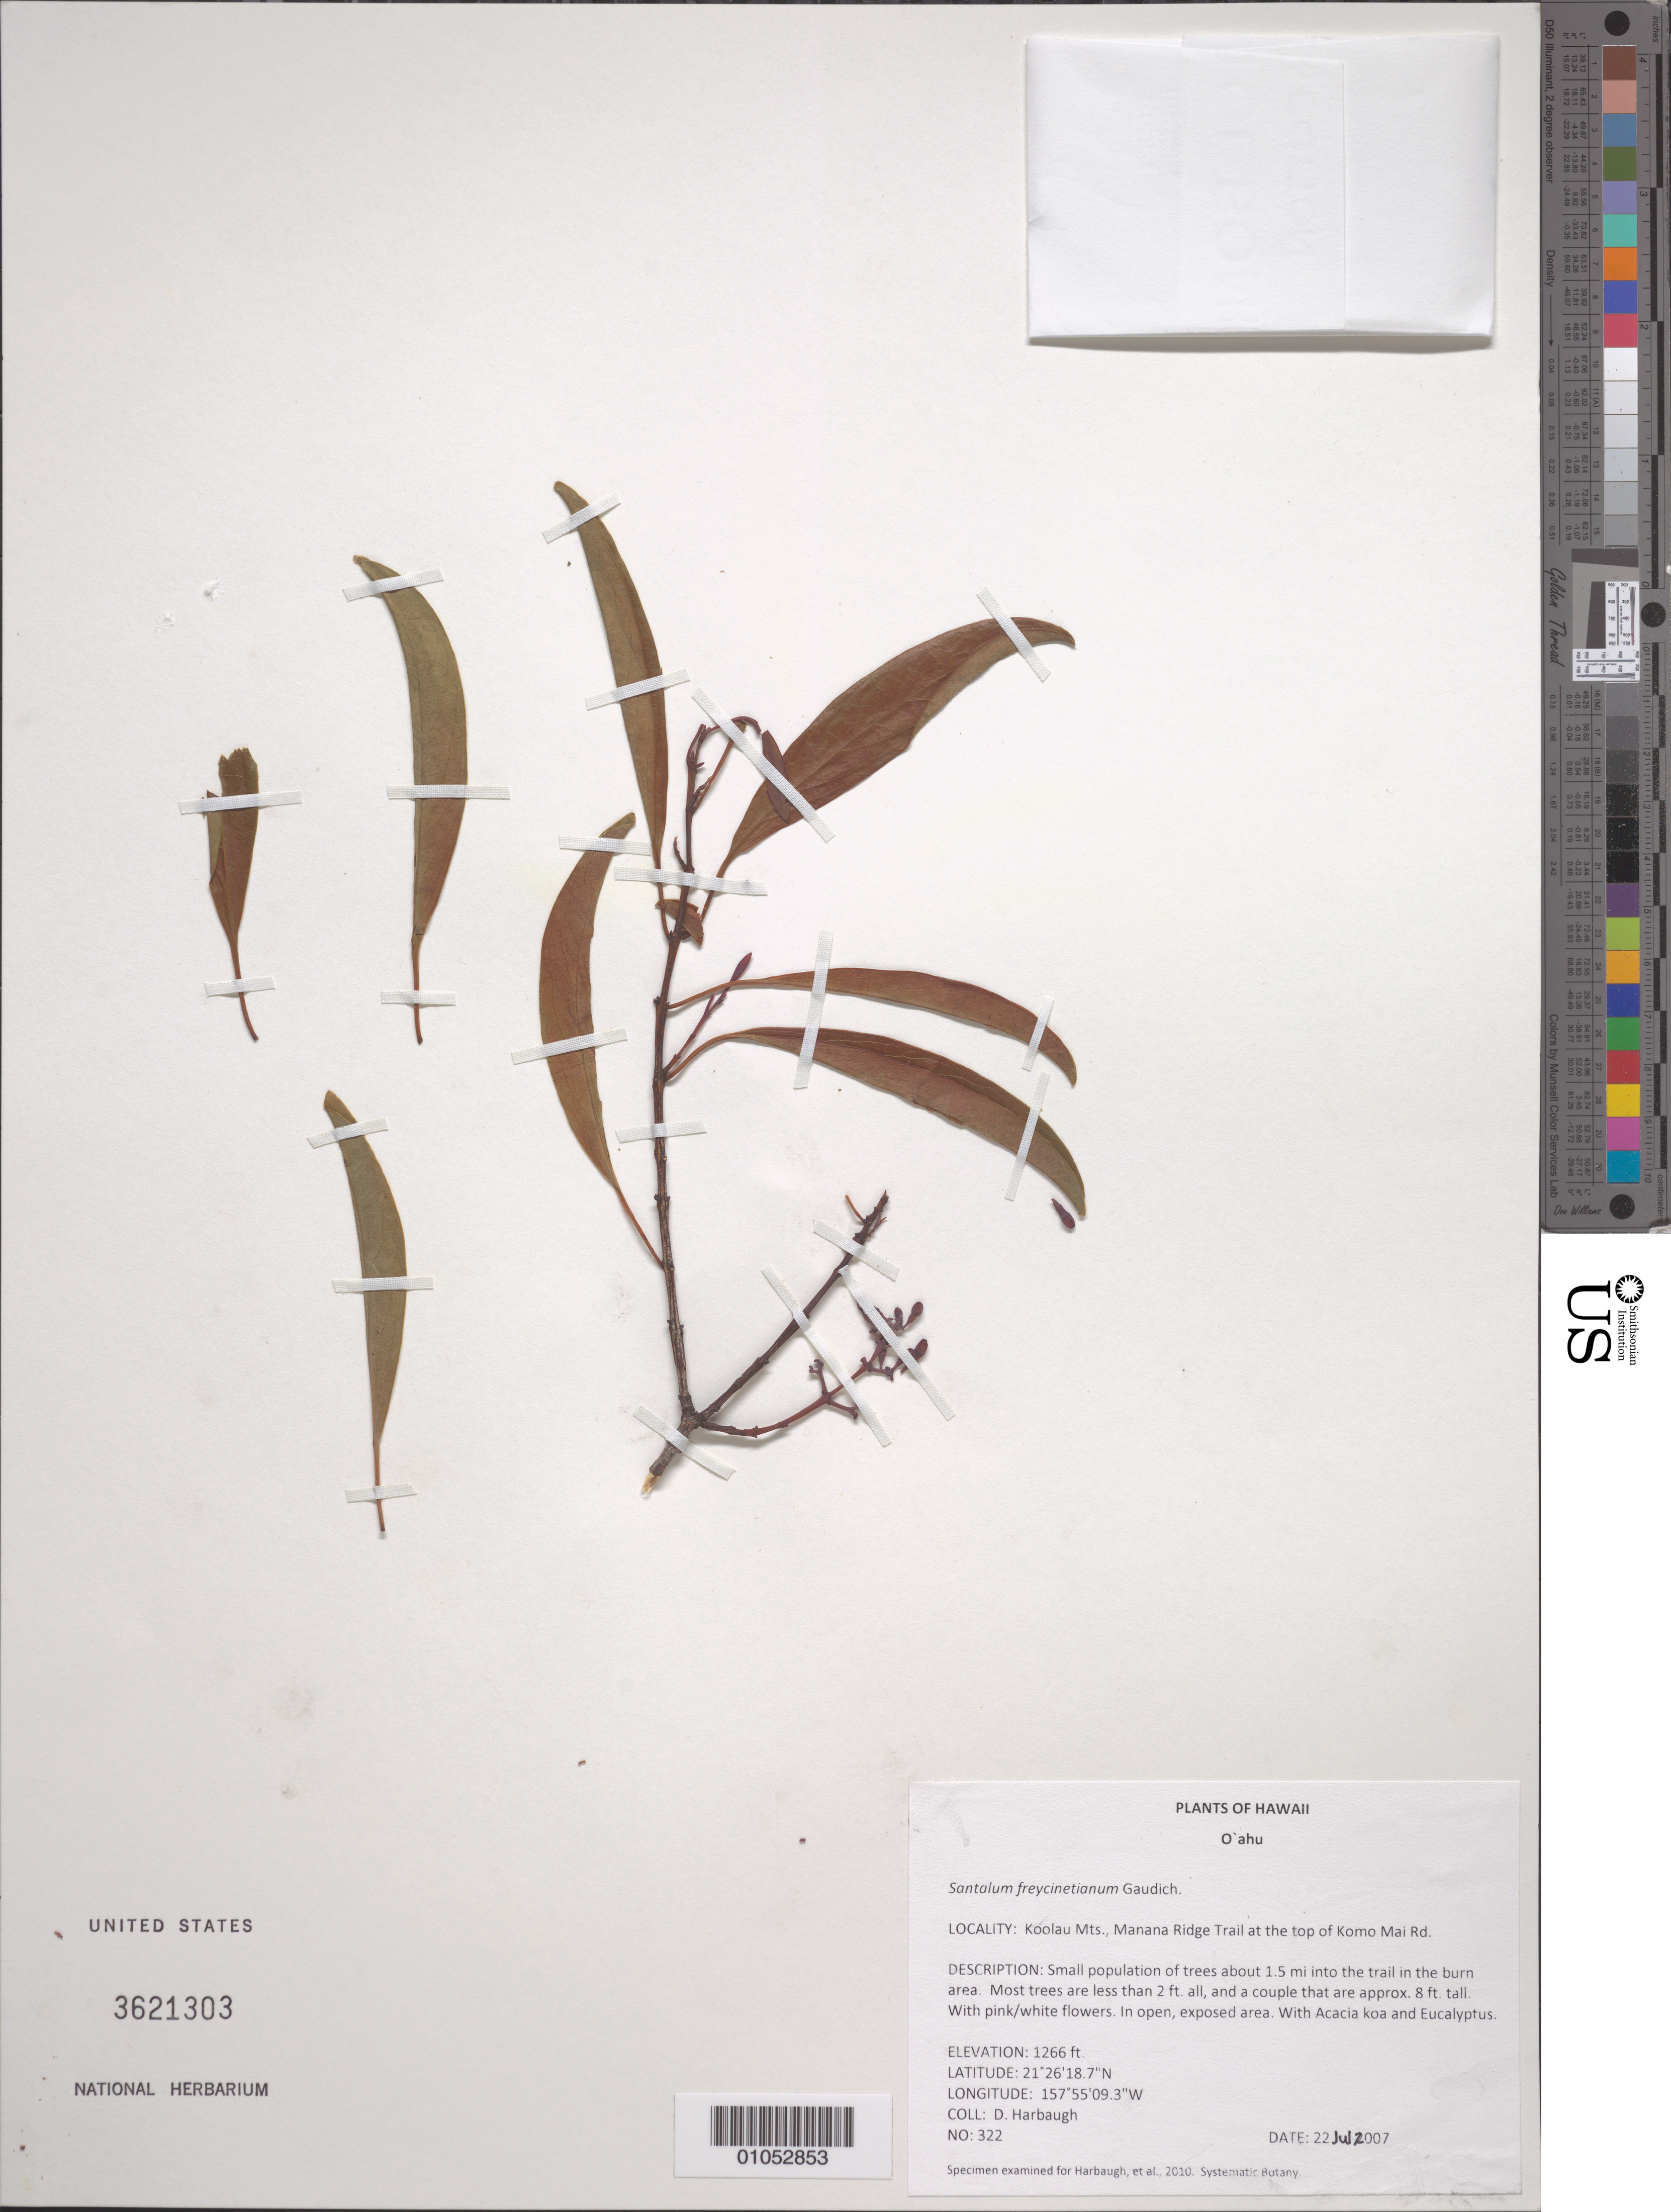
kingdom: Plantae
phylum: Tracheophyta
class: Magnoliopsida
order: Santalales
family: Santalaceae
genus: Santalum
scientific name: Santalum freycinetianum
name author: Gaudich.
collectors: D. Harbaugh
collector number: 322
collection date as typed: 22 Jul 2007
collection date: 2007-07-22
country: United States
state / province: Hawaii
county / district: Honolulu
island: Oahu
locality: Koolau Mts., Manana Ridge Trail at the top of Komo Mai Rd.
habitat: Open, exposed areas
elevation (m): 386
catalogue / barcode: US 3621303